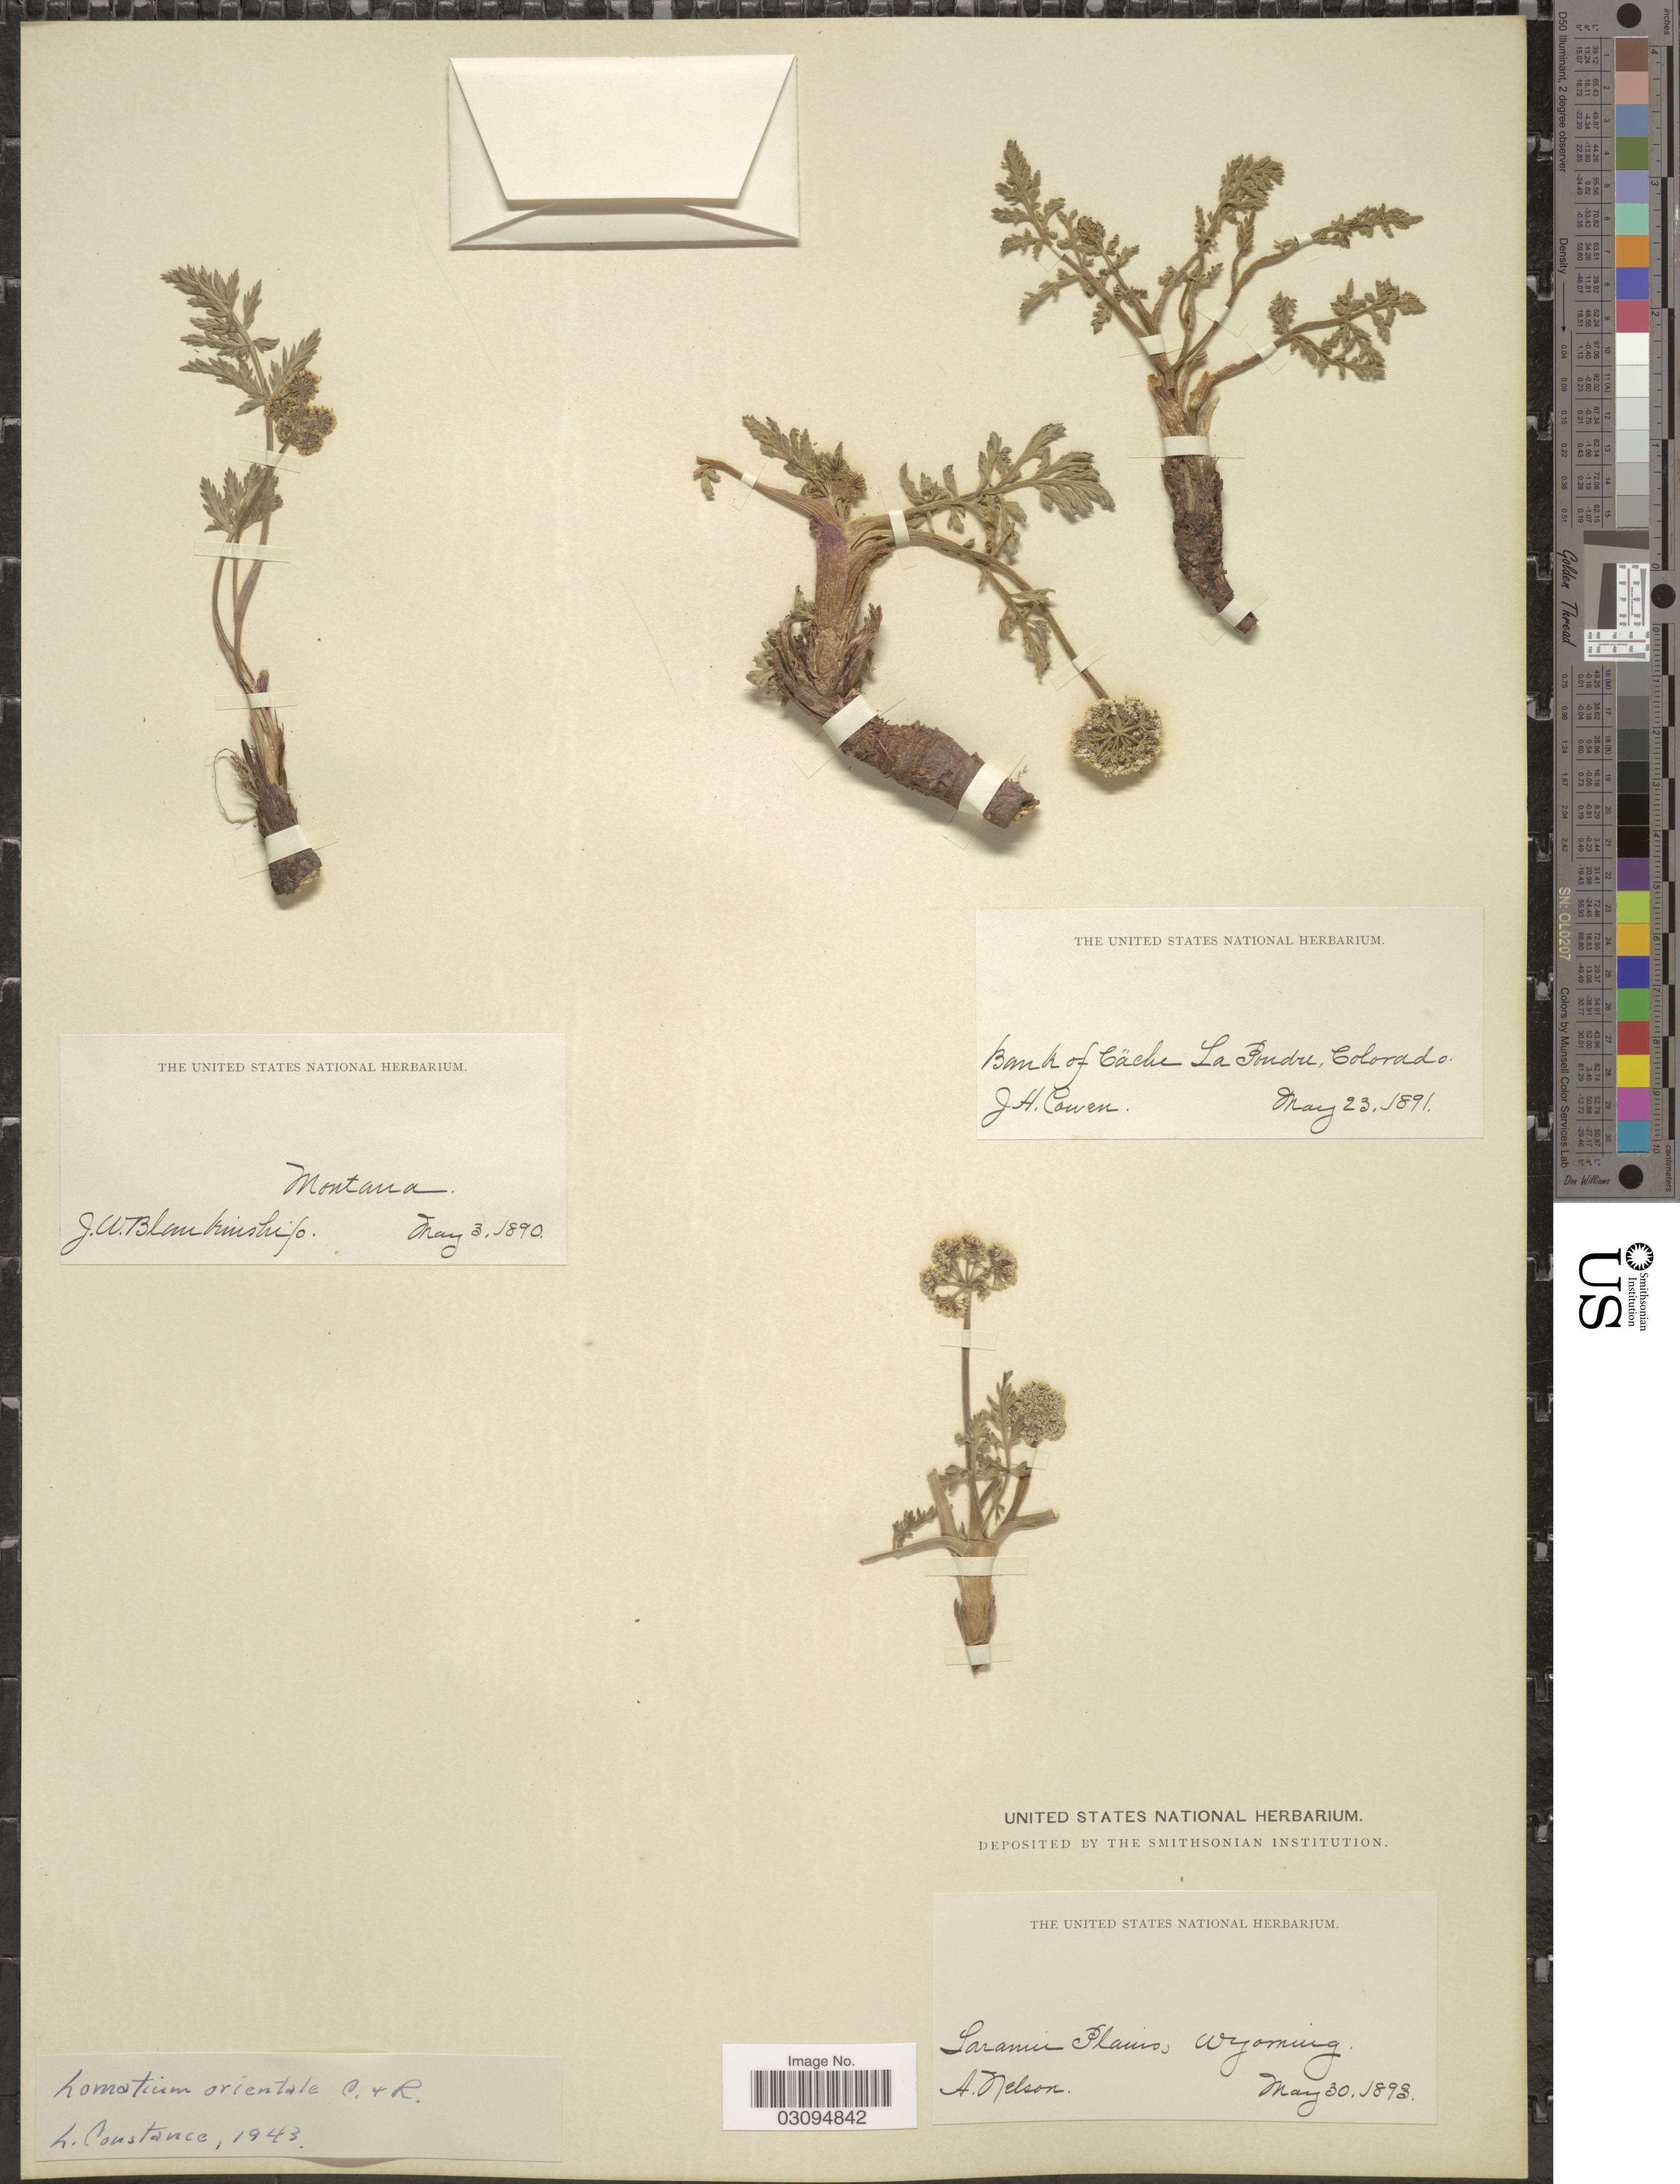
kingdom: Plantae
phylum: Tracheophyta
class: Magnoliopsida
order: Apiales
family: Apiaceae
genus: Lomatium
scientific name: Lomatium orientale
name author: J.M. Coult. & Rose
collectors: A. Nelson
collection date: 1893-05-30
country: United States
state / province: Wyoming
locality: Laramie Plains.